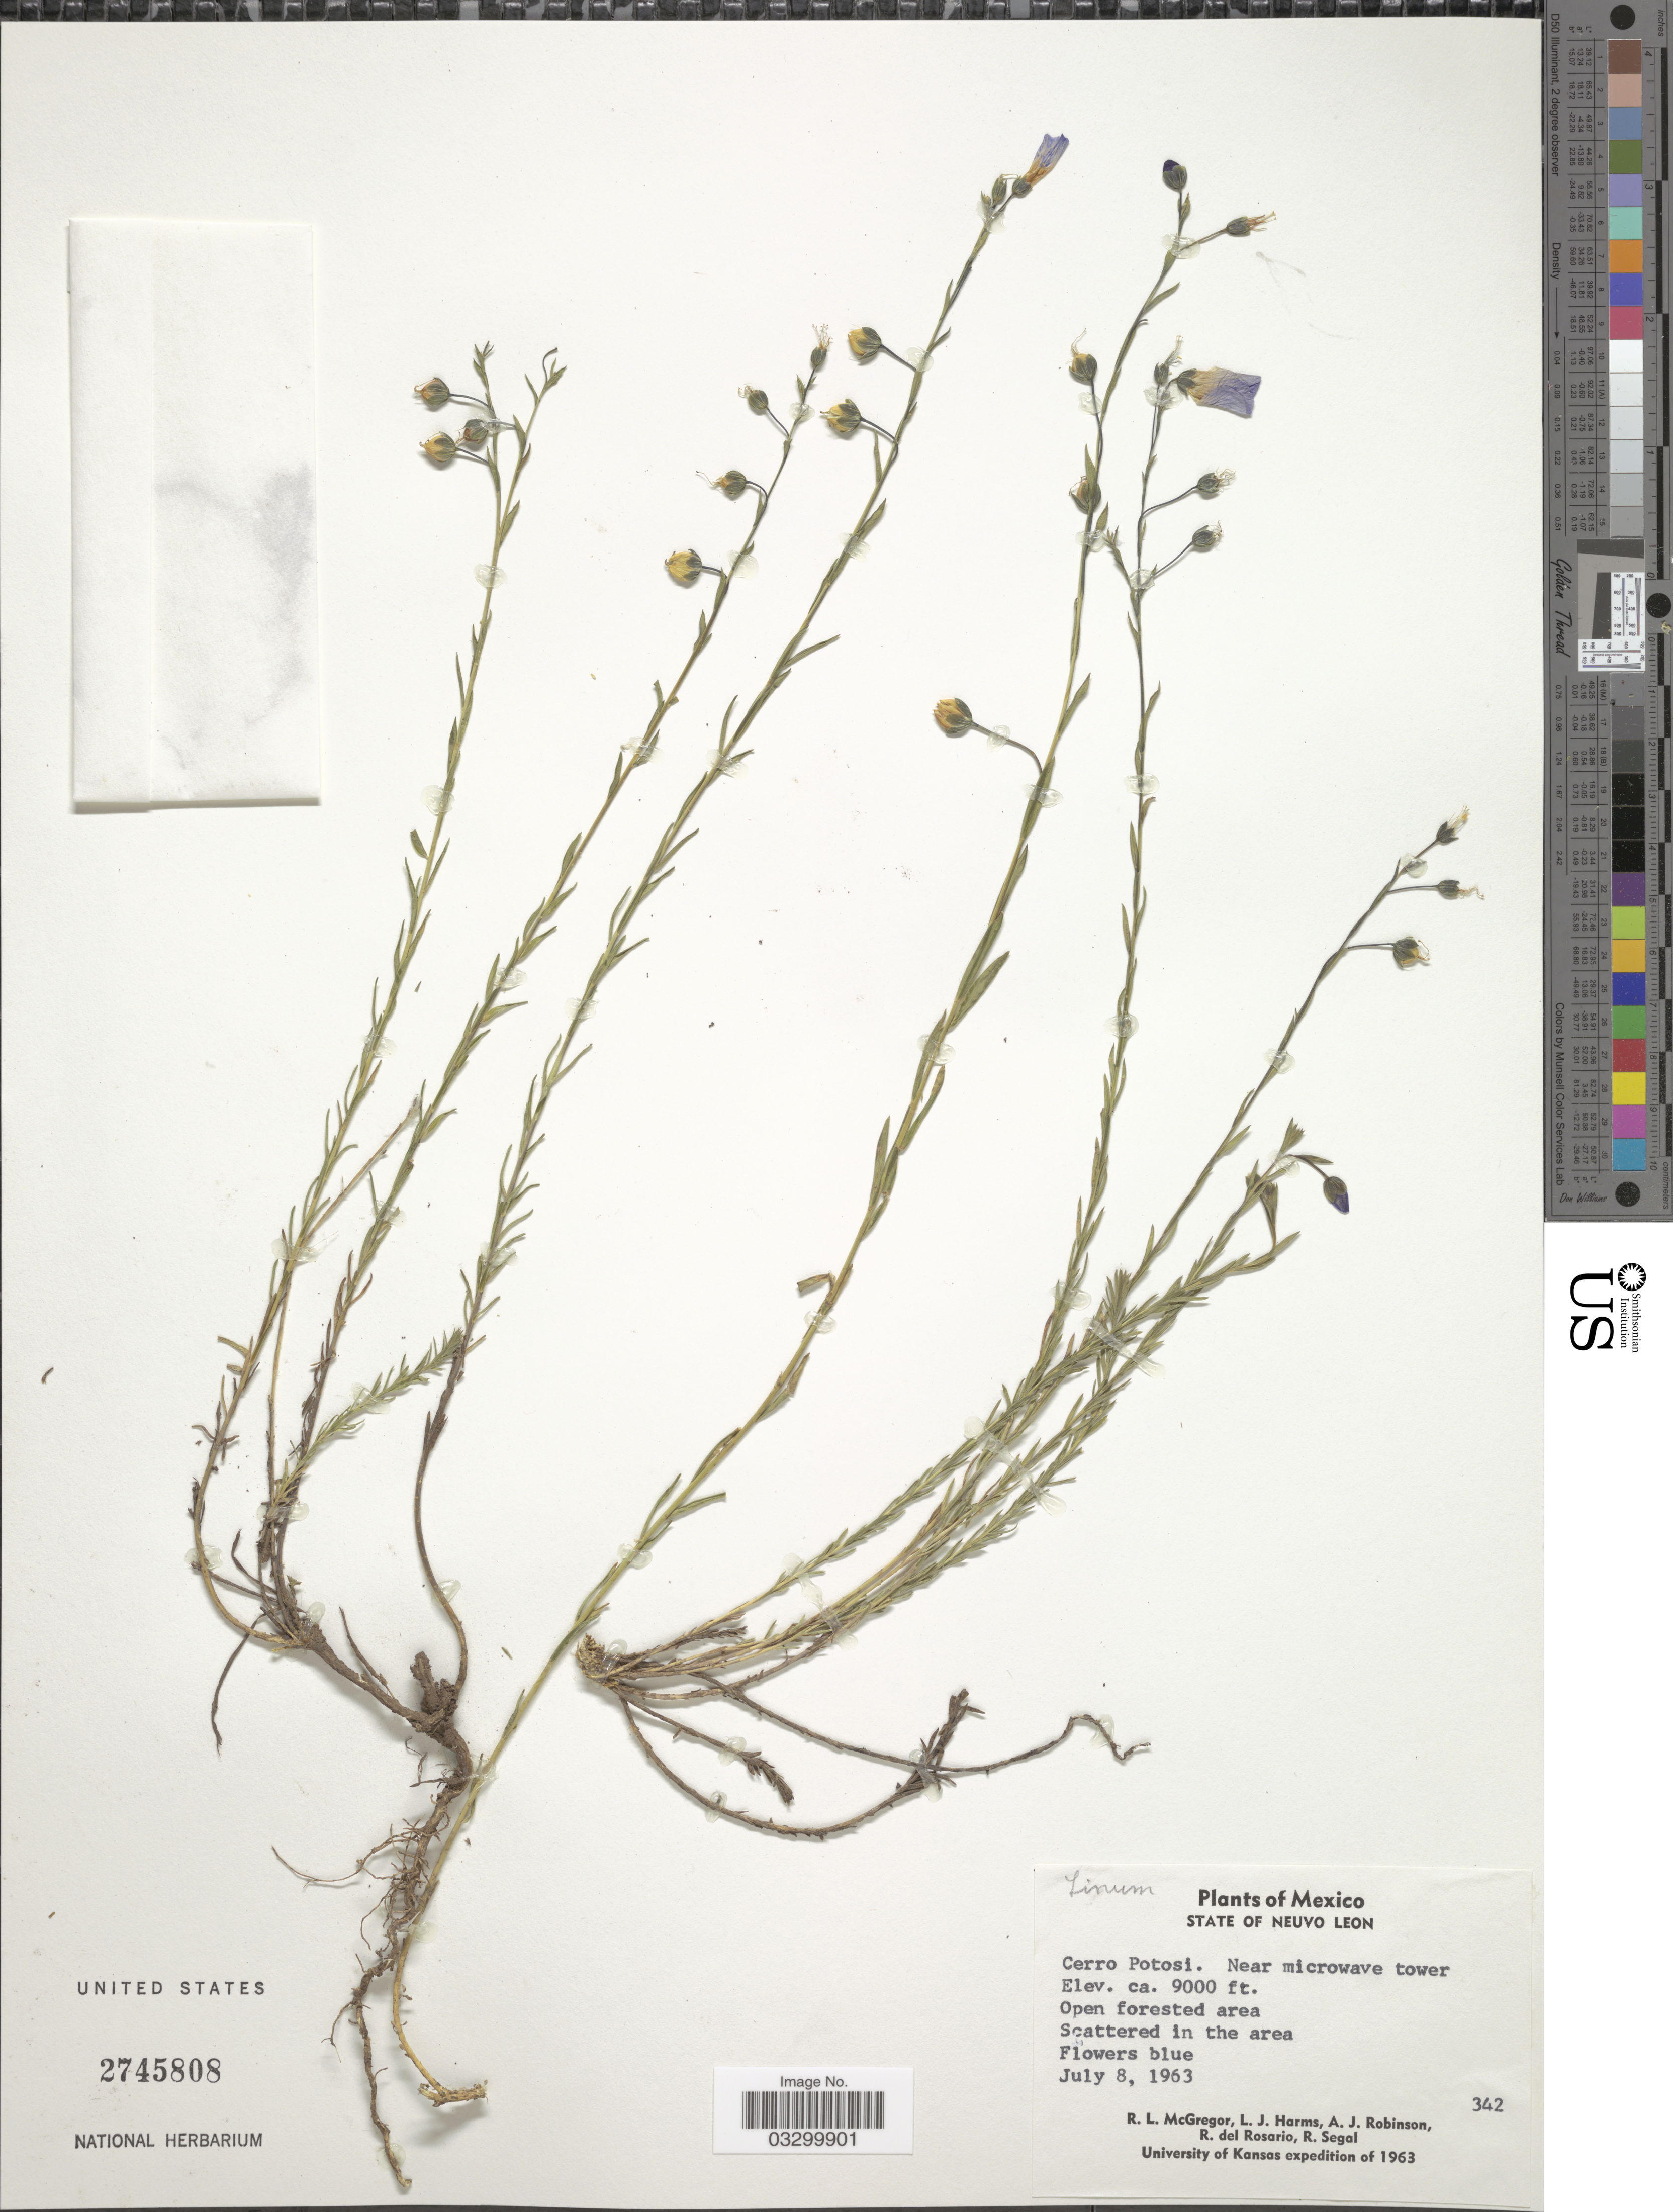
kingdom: Plantae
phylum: Tracheophyta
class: Magnoliopsida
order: Malpighiales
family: Linaceae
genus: Linum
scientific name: Linum sp.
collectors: R. McGregor, L. Harms, A. J. Robinson, R. del Rosario & R. Segal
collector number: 342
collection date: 1963-07-08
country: Mexico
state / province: Nuevo León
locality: Cerro Potosi. Near microwave tower.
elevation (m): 2743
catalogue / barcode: US 2745808